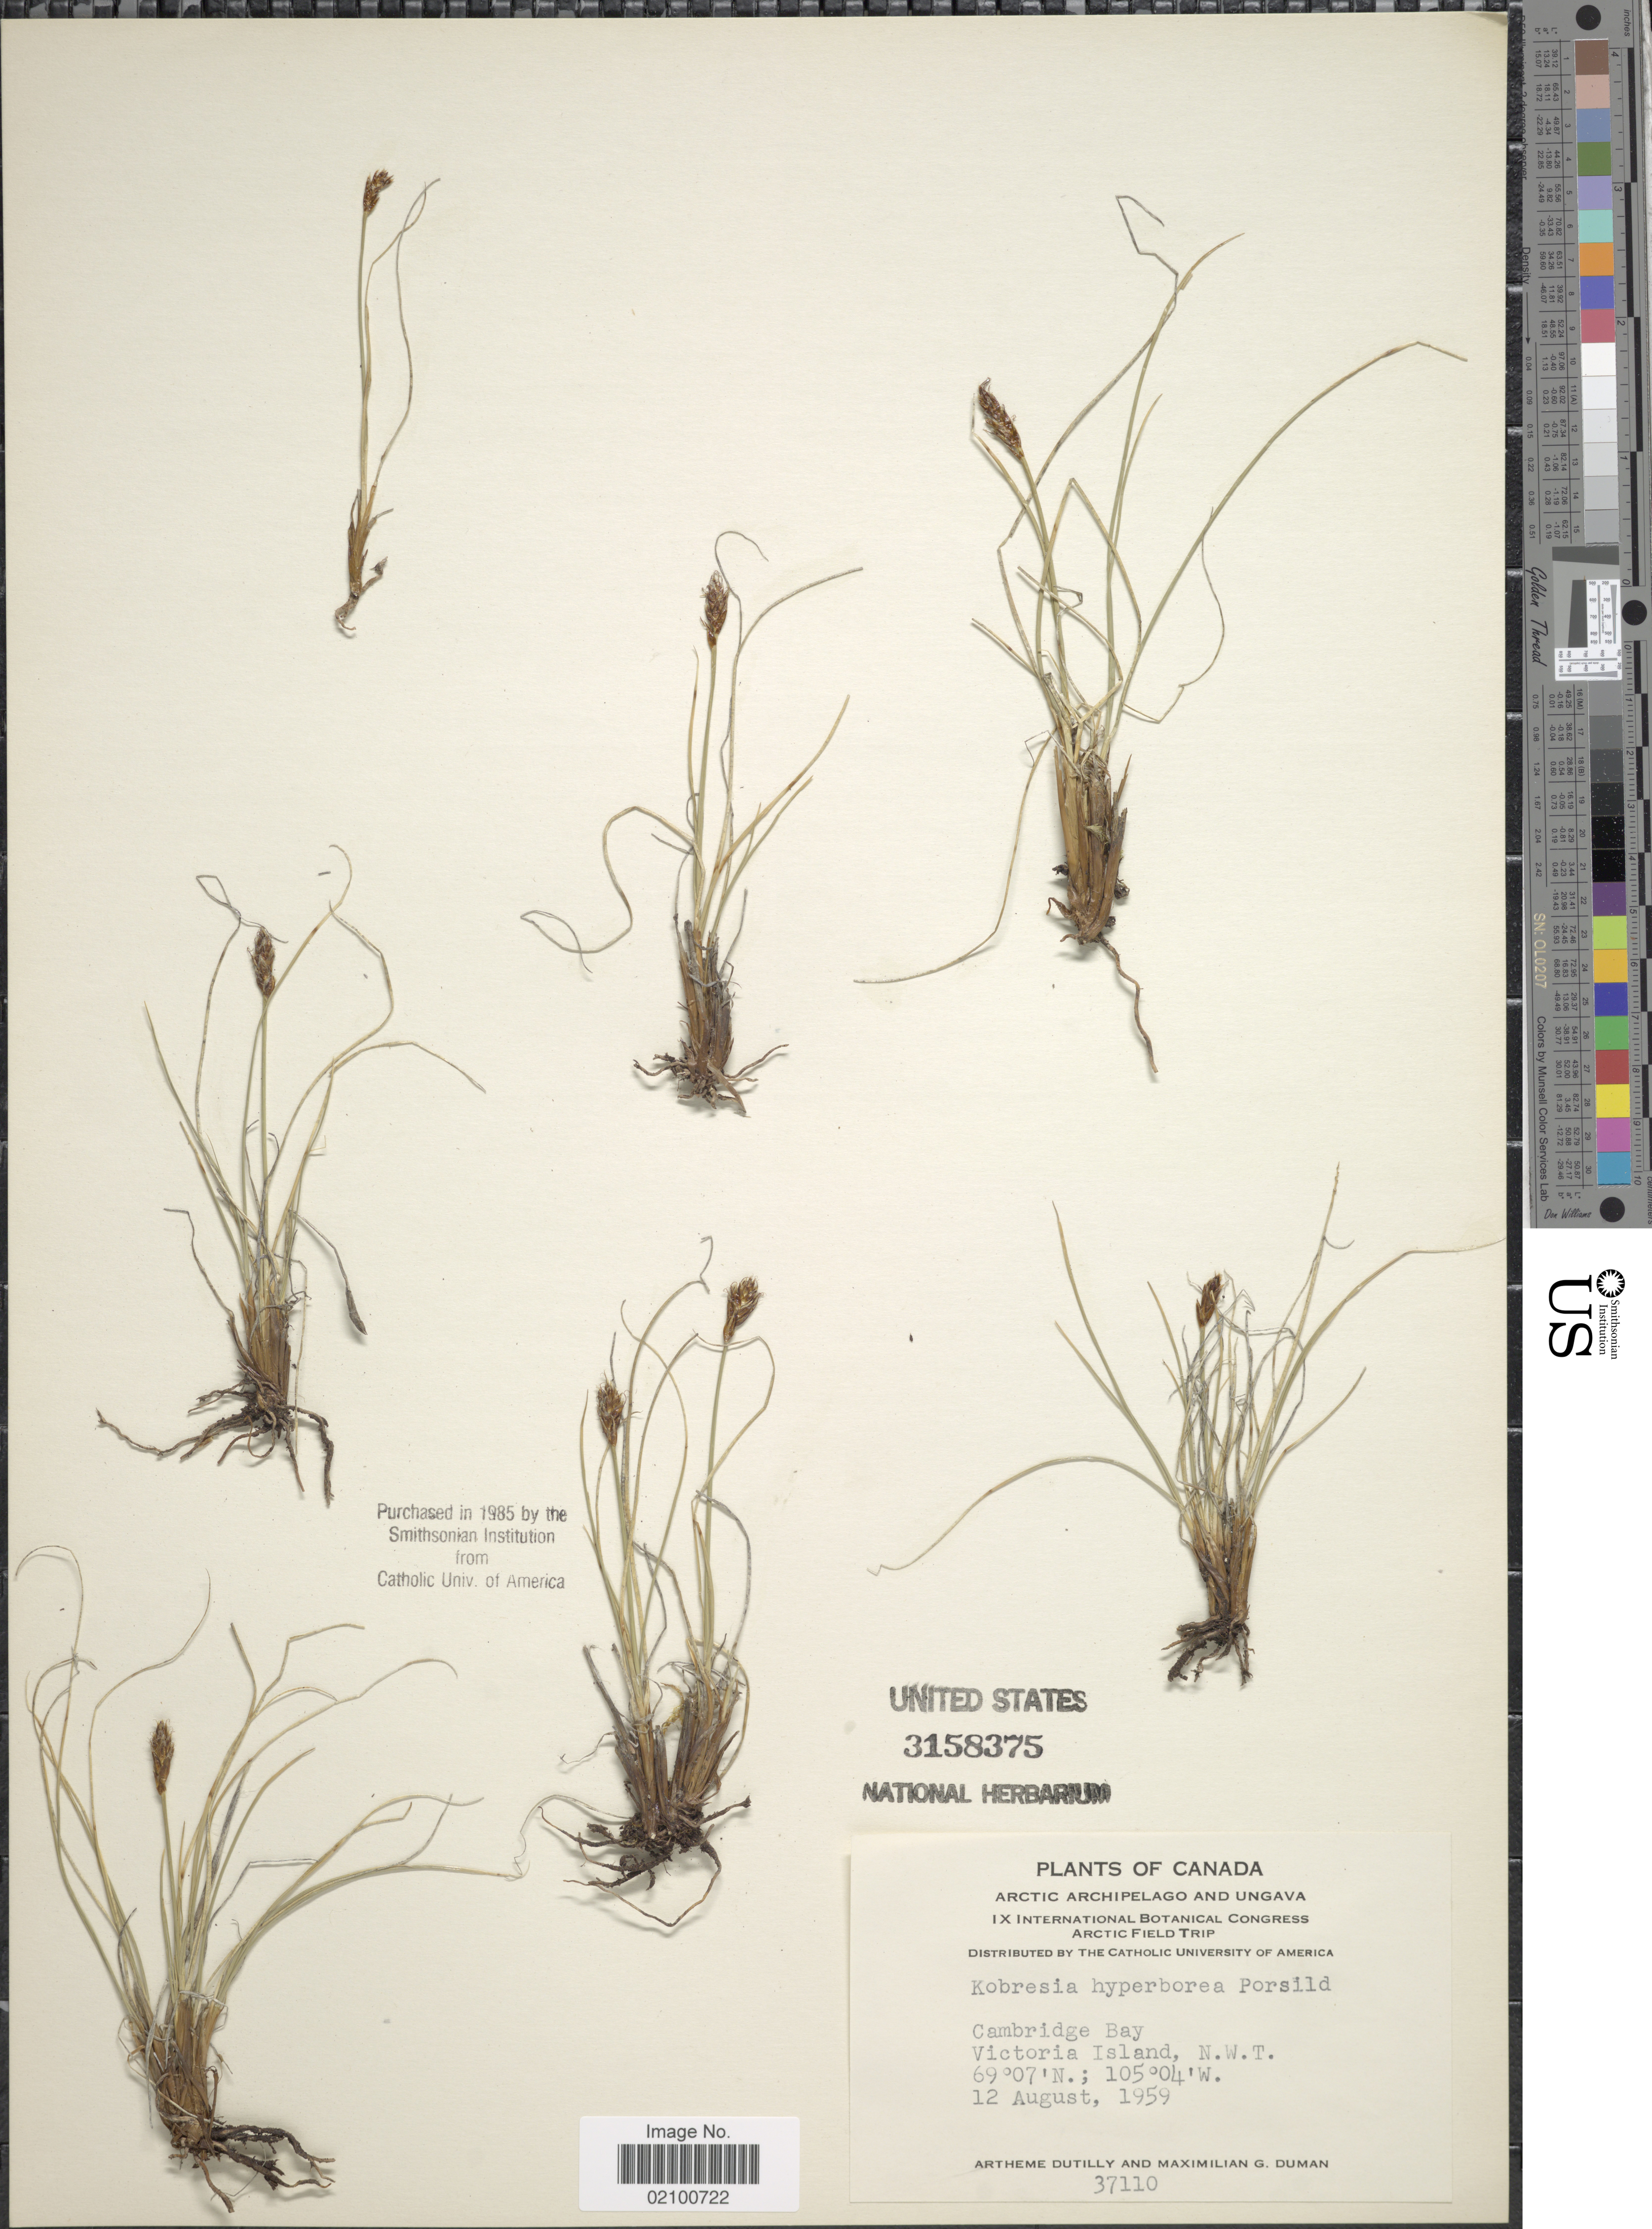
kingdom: Plantae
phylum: Tracheophyta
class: Liliopsida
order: Poales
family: Cyperaceae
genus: Carex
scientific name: Carex borealipolaris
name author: S.R. Zhang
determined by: Strong, M. T., (US), Smithsonian Institution - National Museum of Natural History (UNITED STATES)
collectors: A. Dutilly & M. Duman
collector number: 37110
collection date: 1959-08-12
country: Canada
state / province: Northwest Territories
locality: Arctic Archipelago and Ungava, Cambridge Bay, Victoria Island, N.W.T.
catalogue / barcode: US 3158375